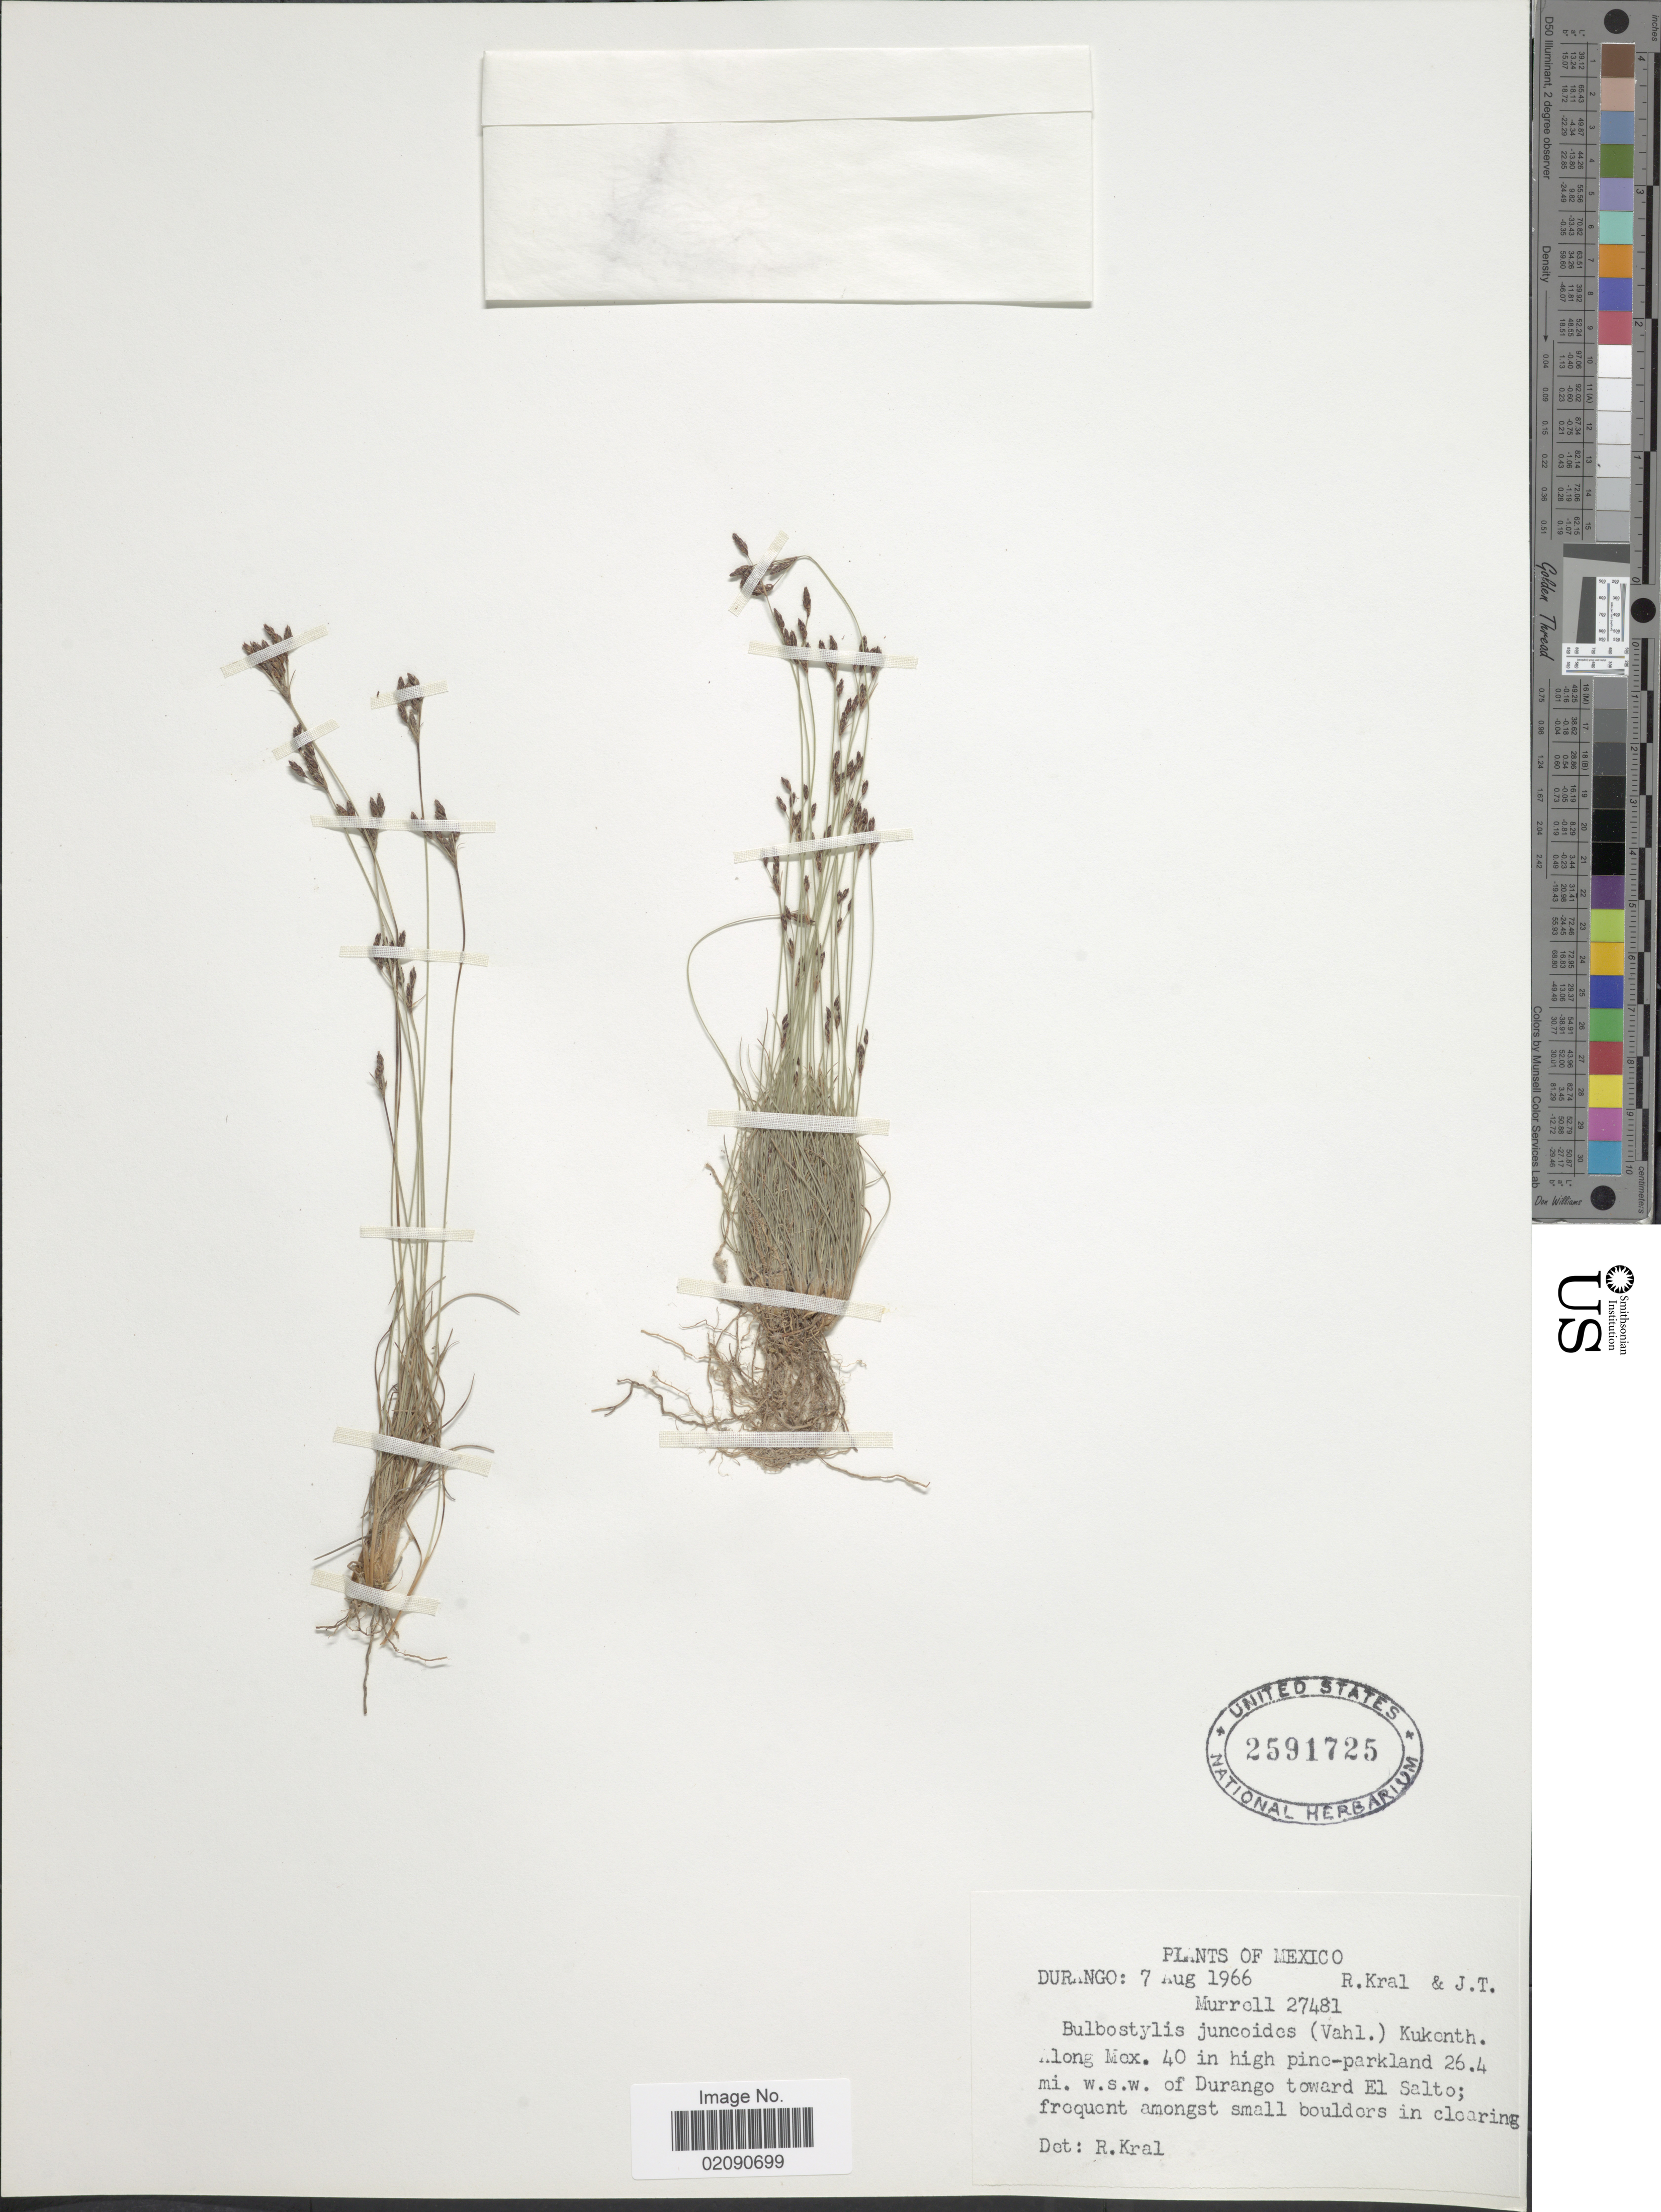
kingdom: Plantae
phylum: Tracheophyta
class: Liliopsida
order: Poales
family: Cyperaceae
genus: Bulbostylis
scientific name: Bulbostylis juncoides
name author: (Vahl) Kük. ex Herter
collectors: R. Kral & J. Murrell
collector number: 27481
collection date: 1966-08-07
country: Mexico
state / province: Durango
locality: Along Mex. 40 in high pine-parkland 26.4 mi. w.s.w. of Durango toward El Salto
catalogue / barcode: US 2591725